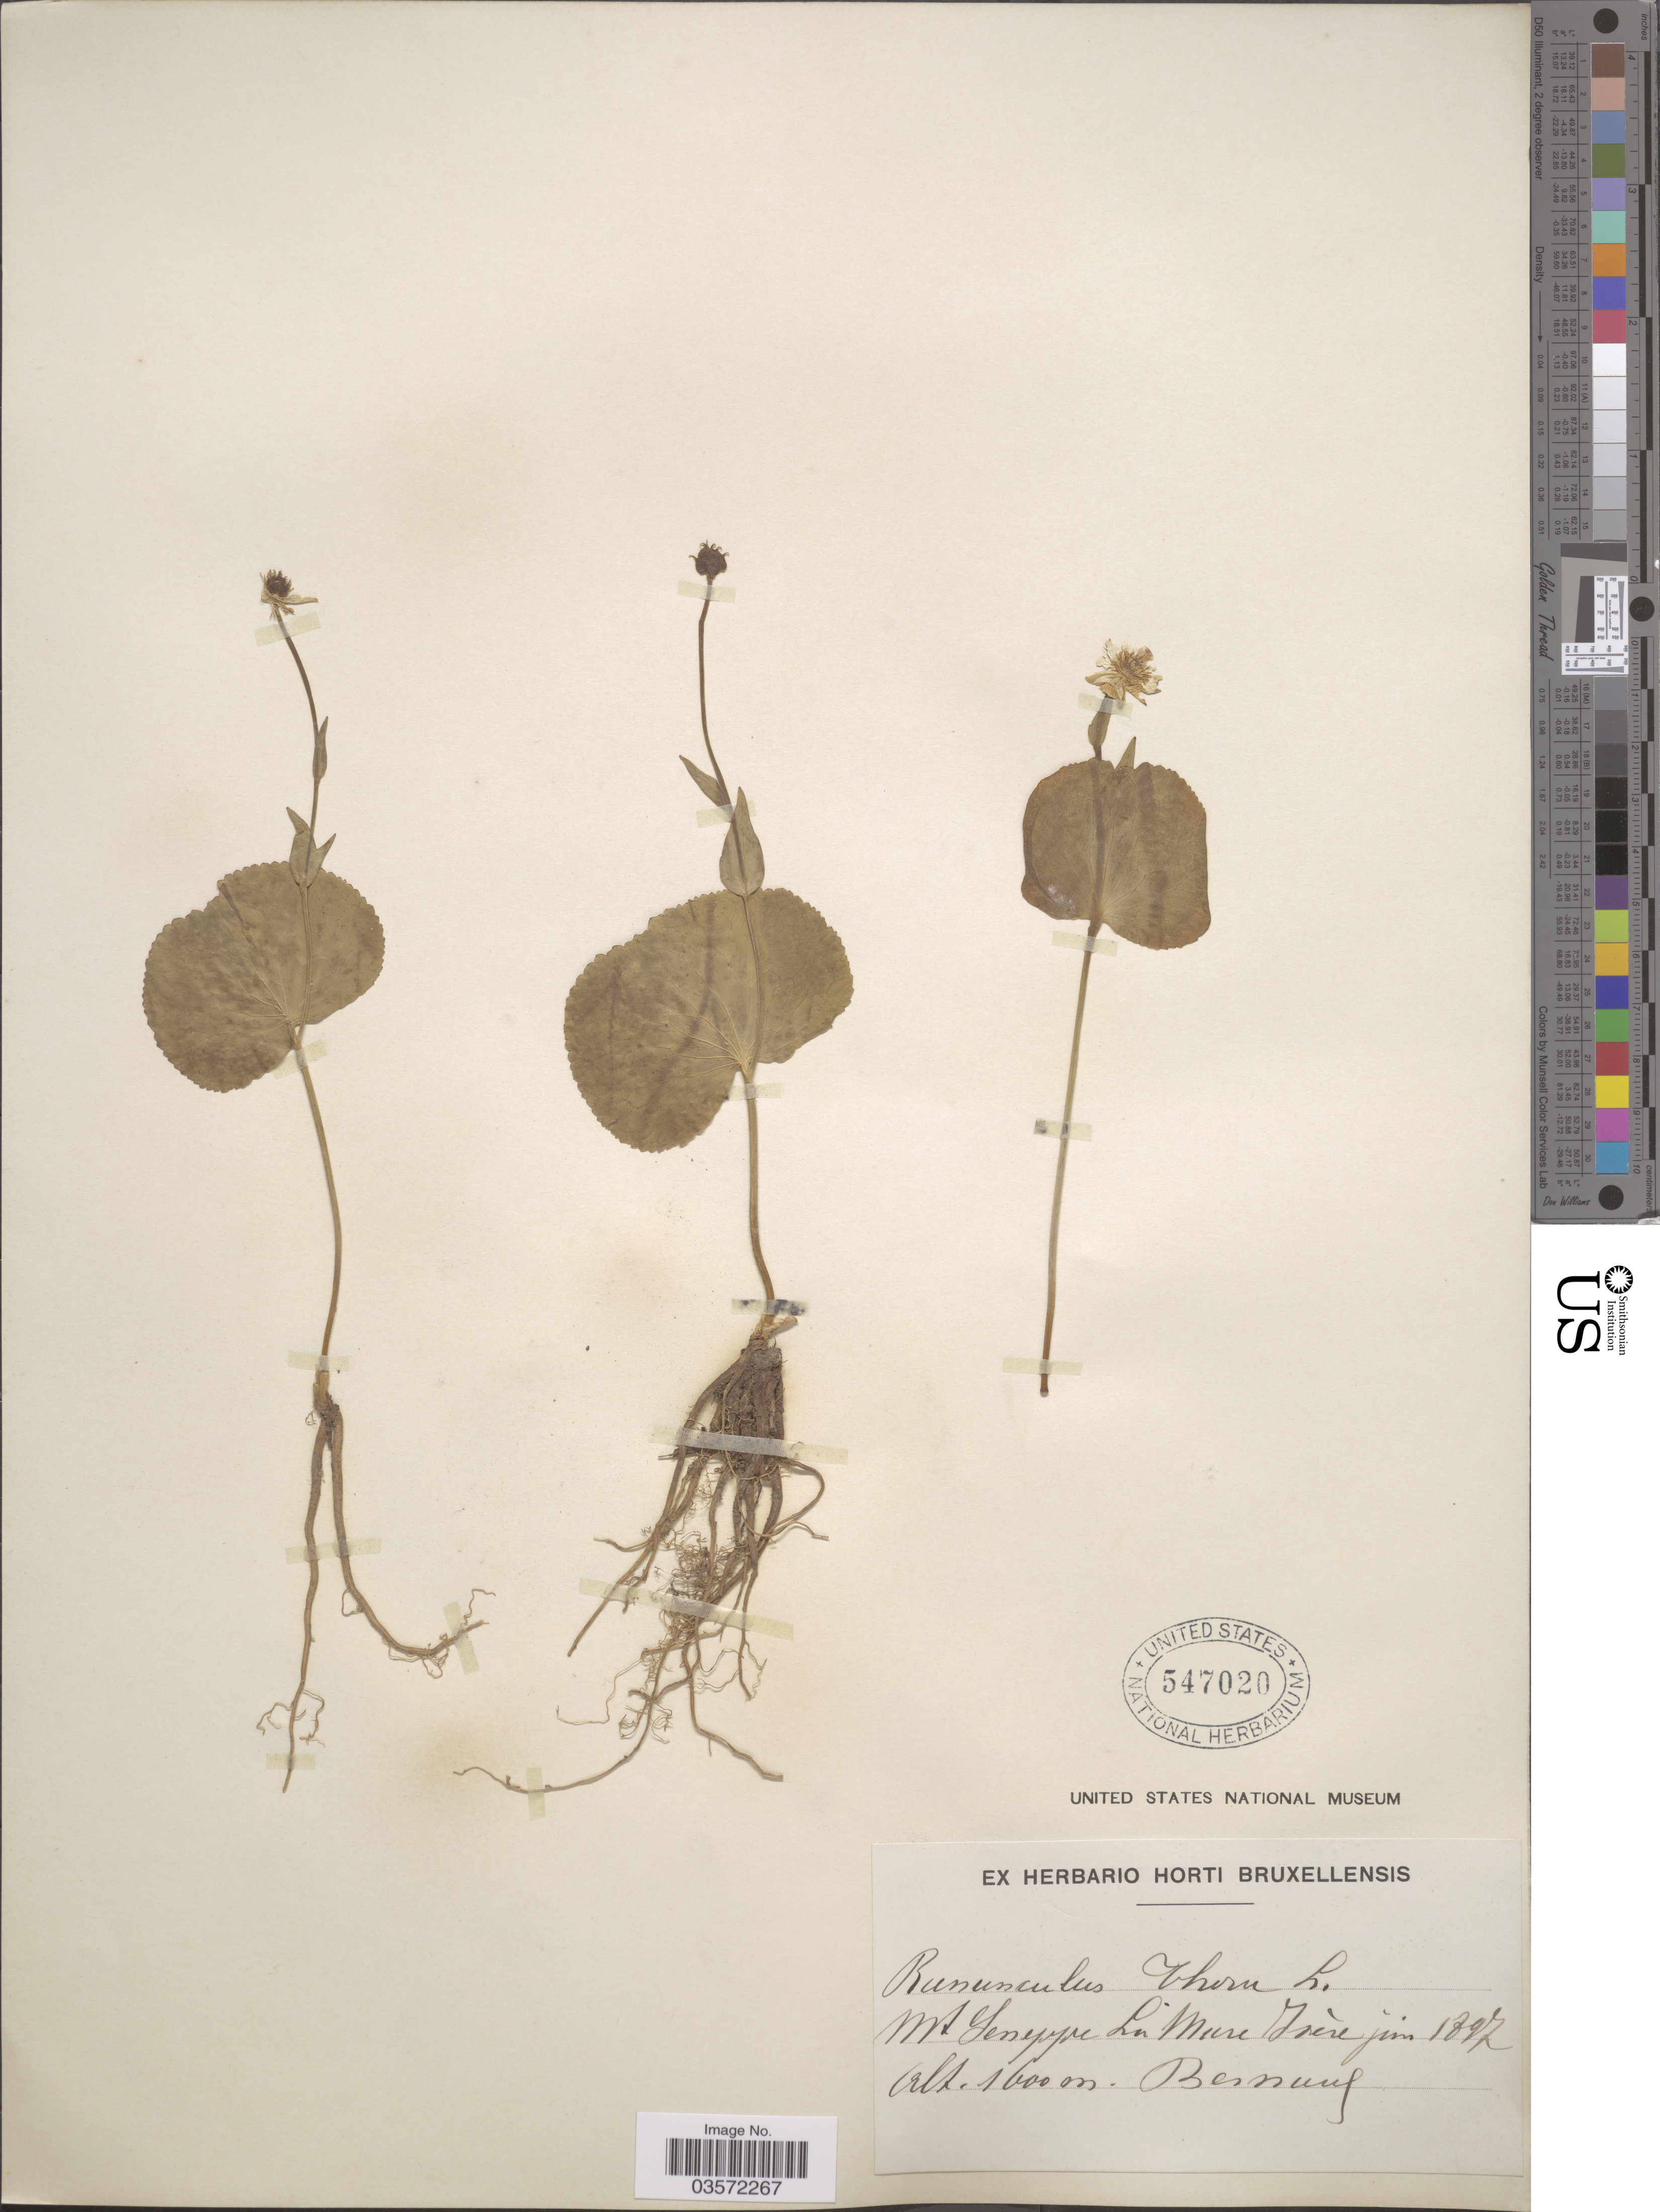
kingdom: Plantae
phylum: Tracheophyta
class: Magnoliopsida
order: Ranunculales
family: Ranunculaceae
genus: Ranunculus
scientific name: Ranunculus thora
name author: L.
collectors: -. Bernard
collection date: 1897-06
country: France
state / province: Auvergne-Rhône-Alpes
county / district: Isère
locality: Mt Seneppe La Mure Isére.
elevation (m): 1600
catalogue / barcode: US 547020